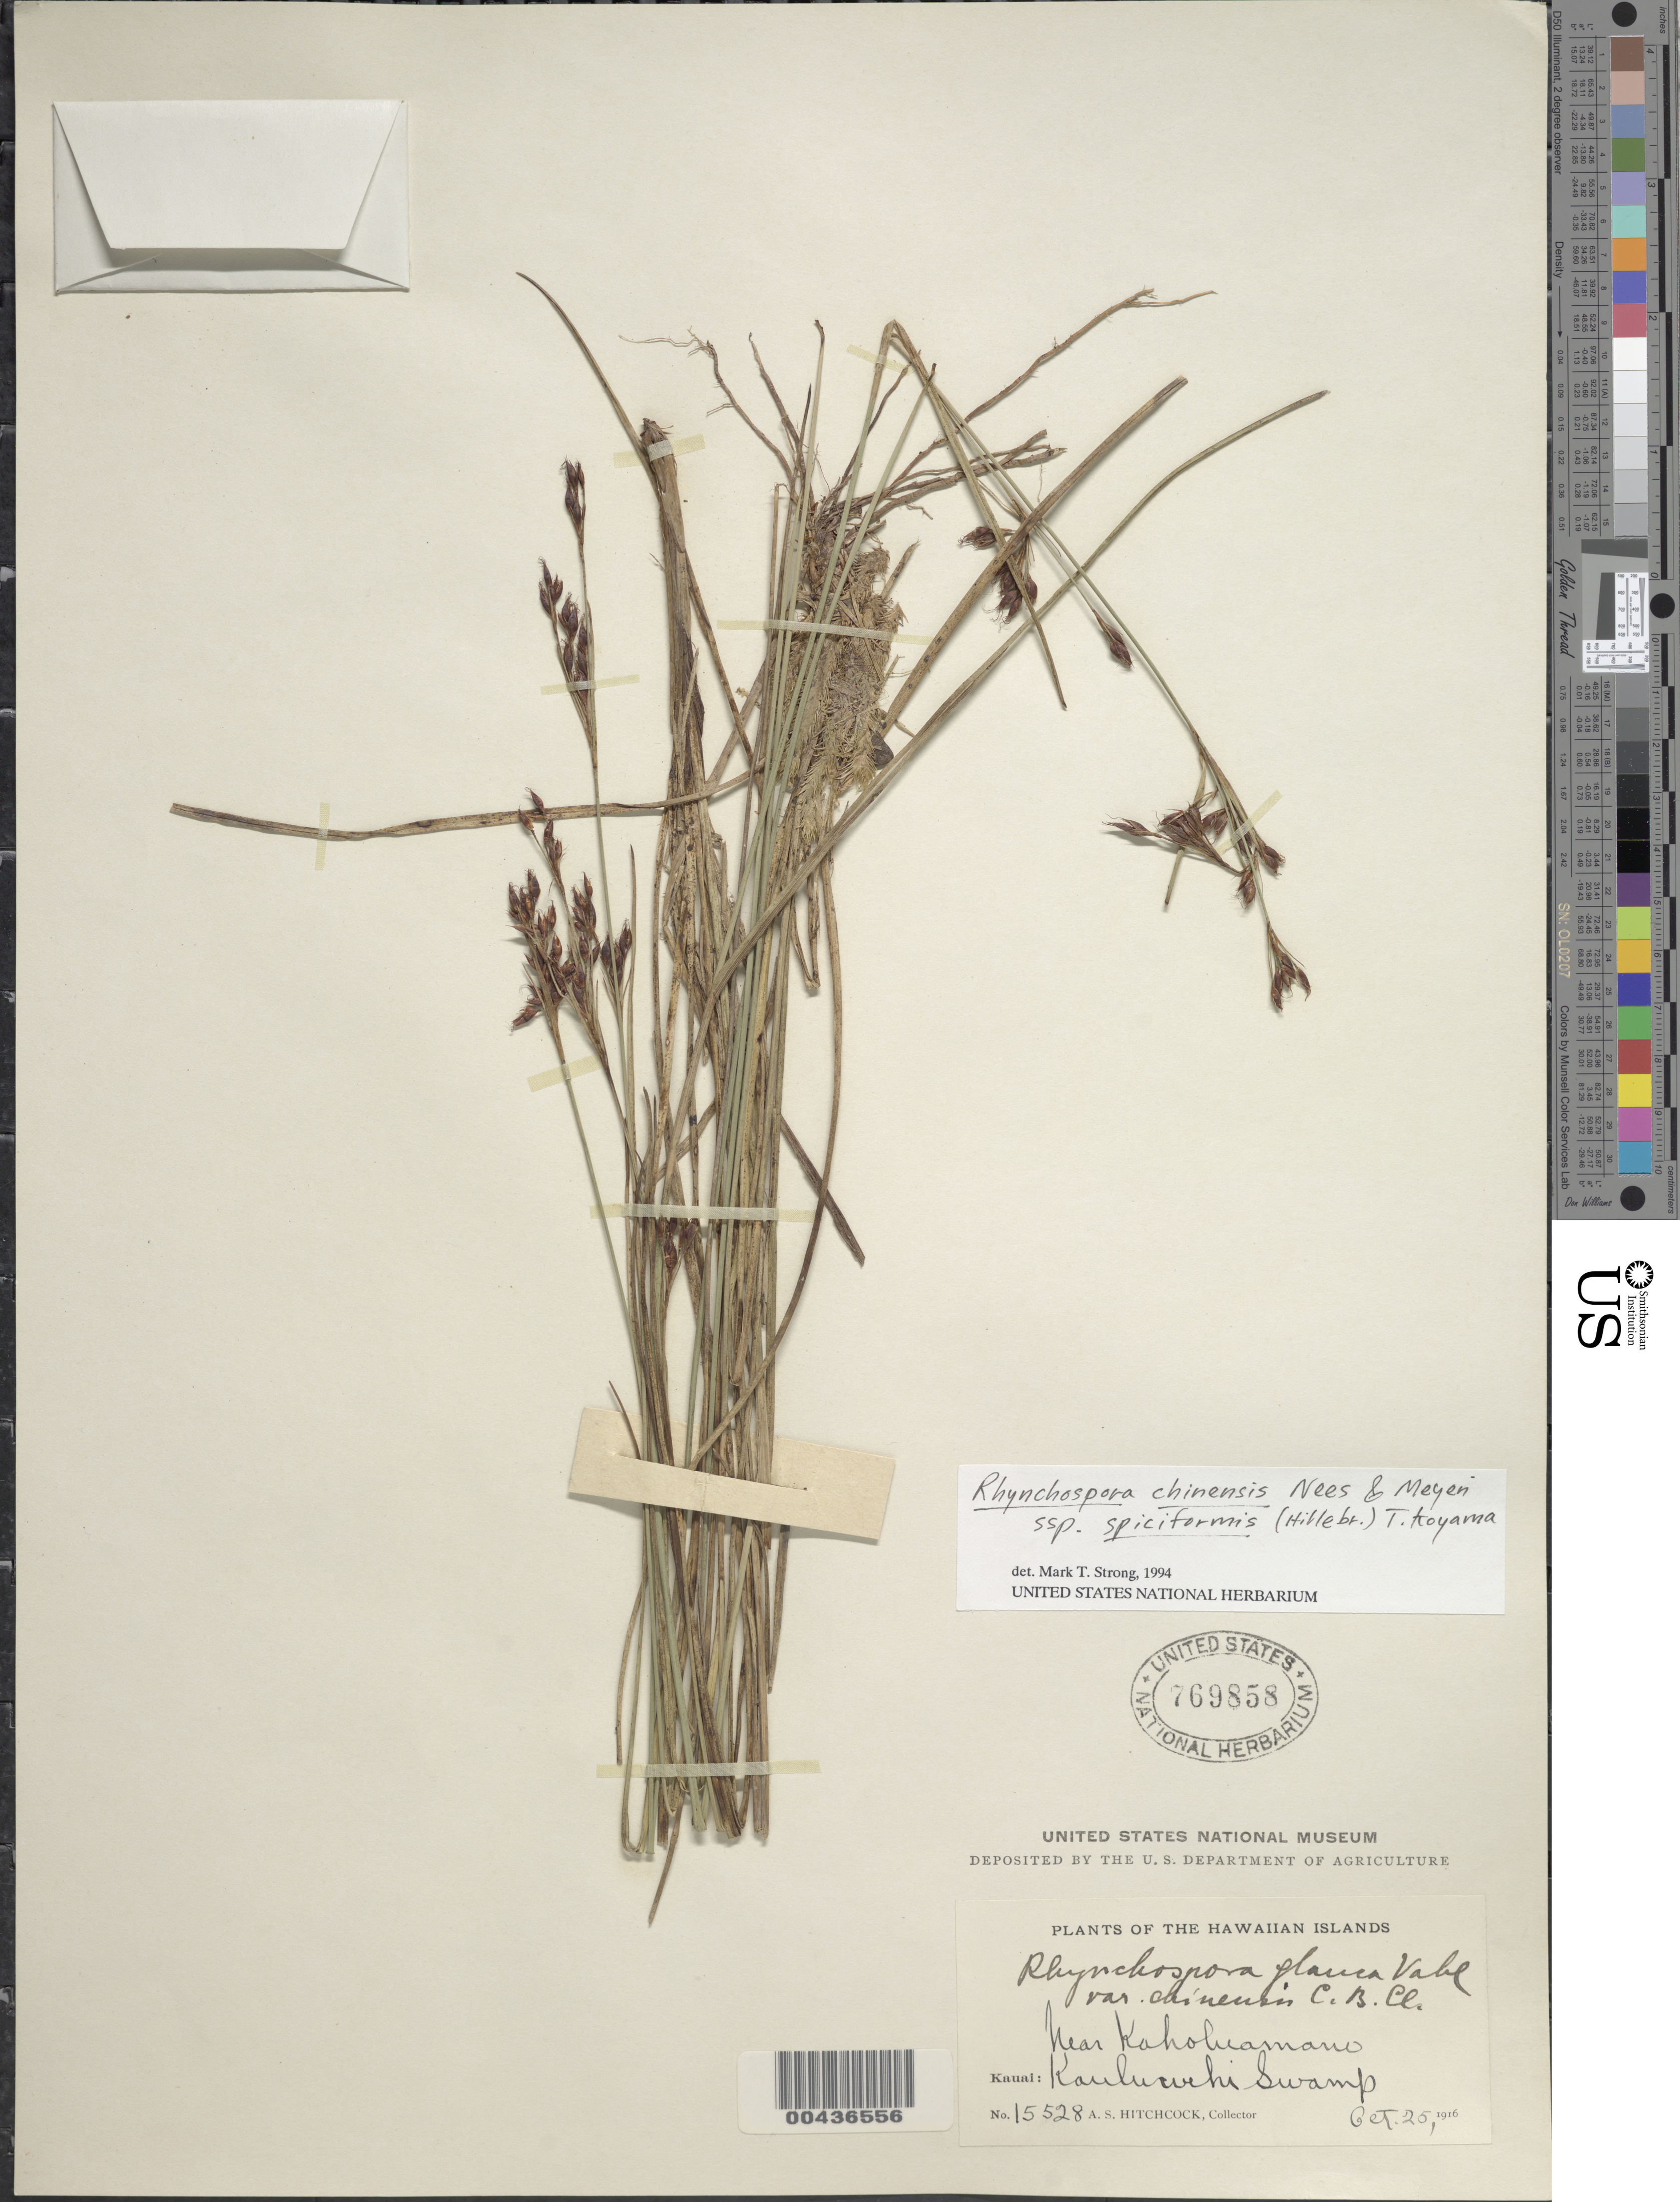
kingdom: Plantae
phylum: Tracheophyta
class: Liliopsida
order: Poales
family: Cyperaceae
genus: Rhynchospora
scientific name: Rhynchospora rugosa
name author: (Vahl) Gale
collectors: A. S. Hitchcock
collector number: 15528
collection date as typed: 25 Oct 1916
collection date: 1916-10-25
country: United States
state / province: Hawaii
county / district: Kauai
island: Kaua'i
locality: near Kaholuamano, Kauluwihi Swamp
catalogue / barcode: US 769858